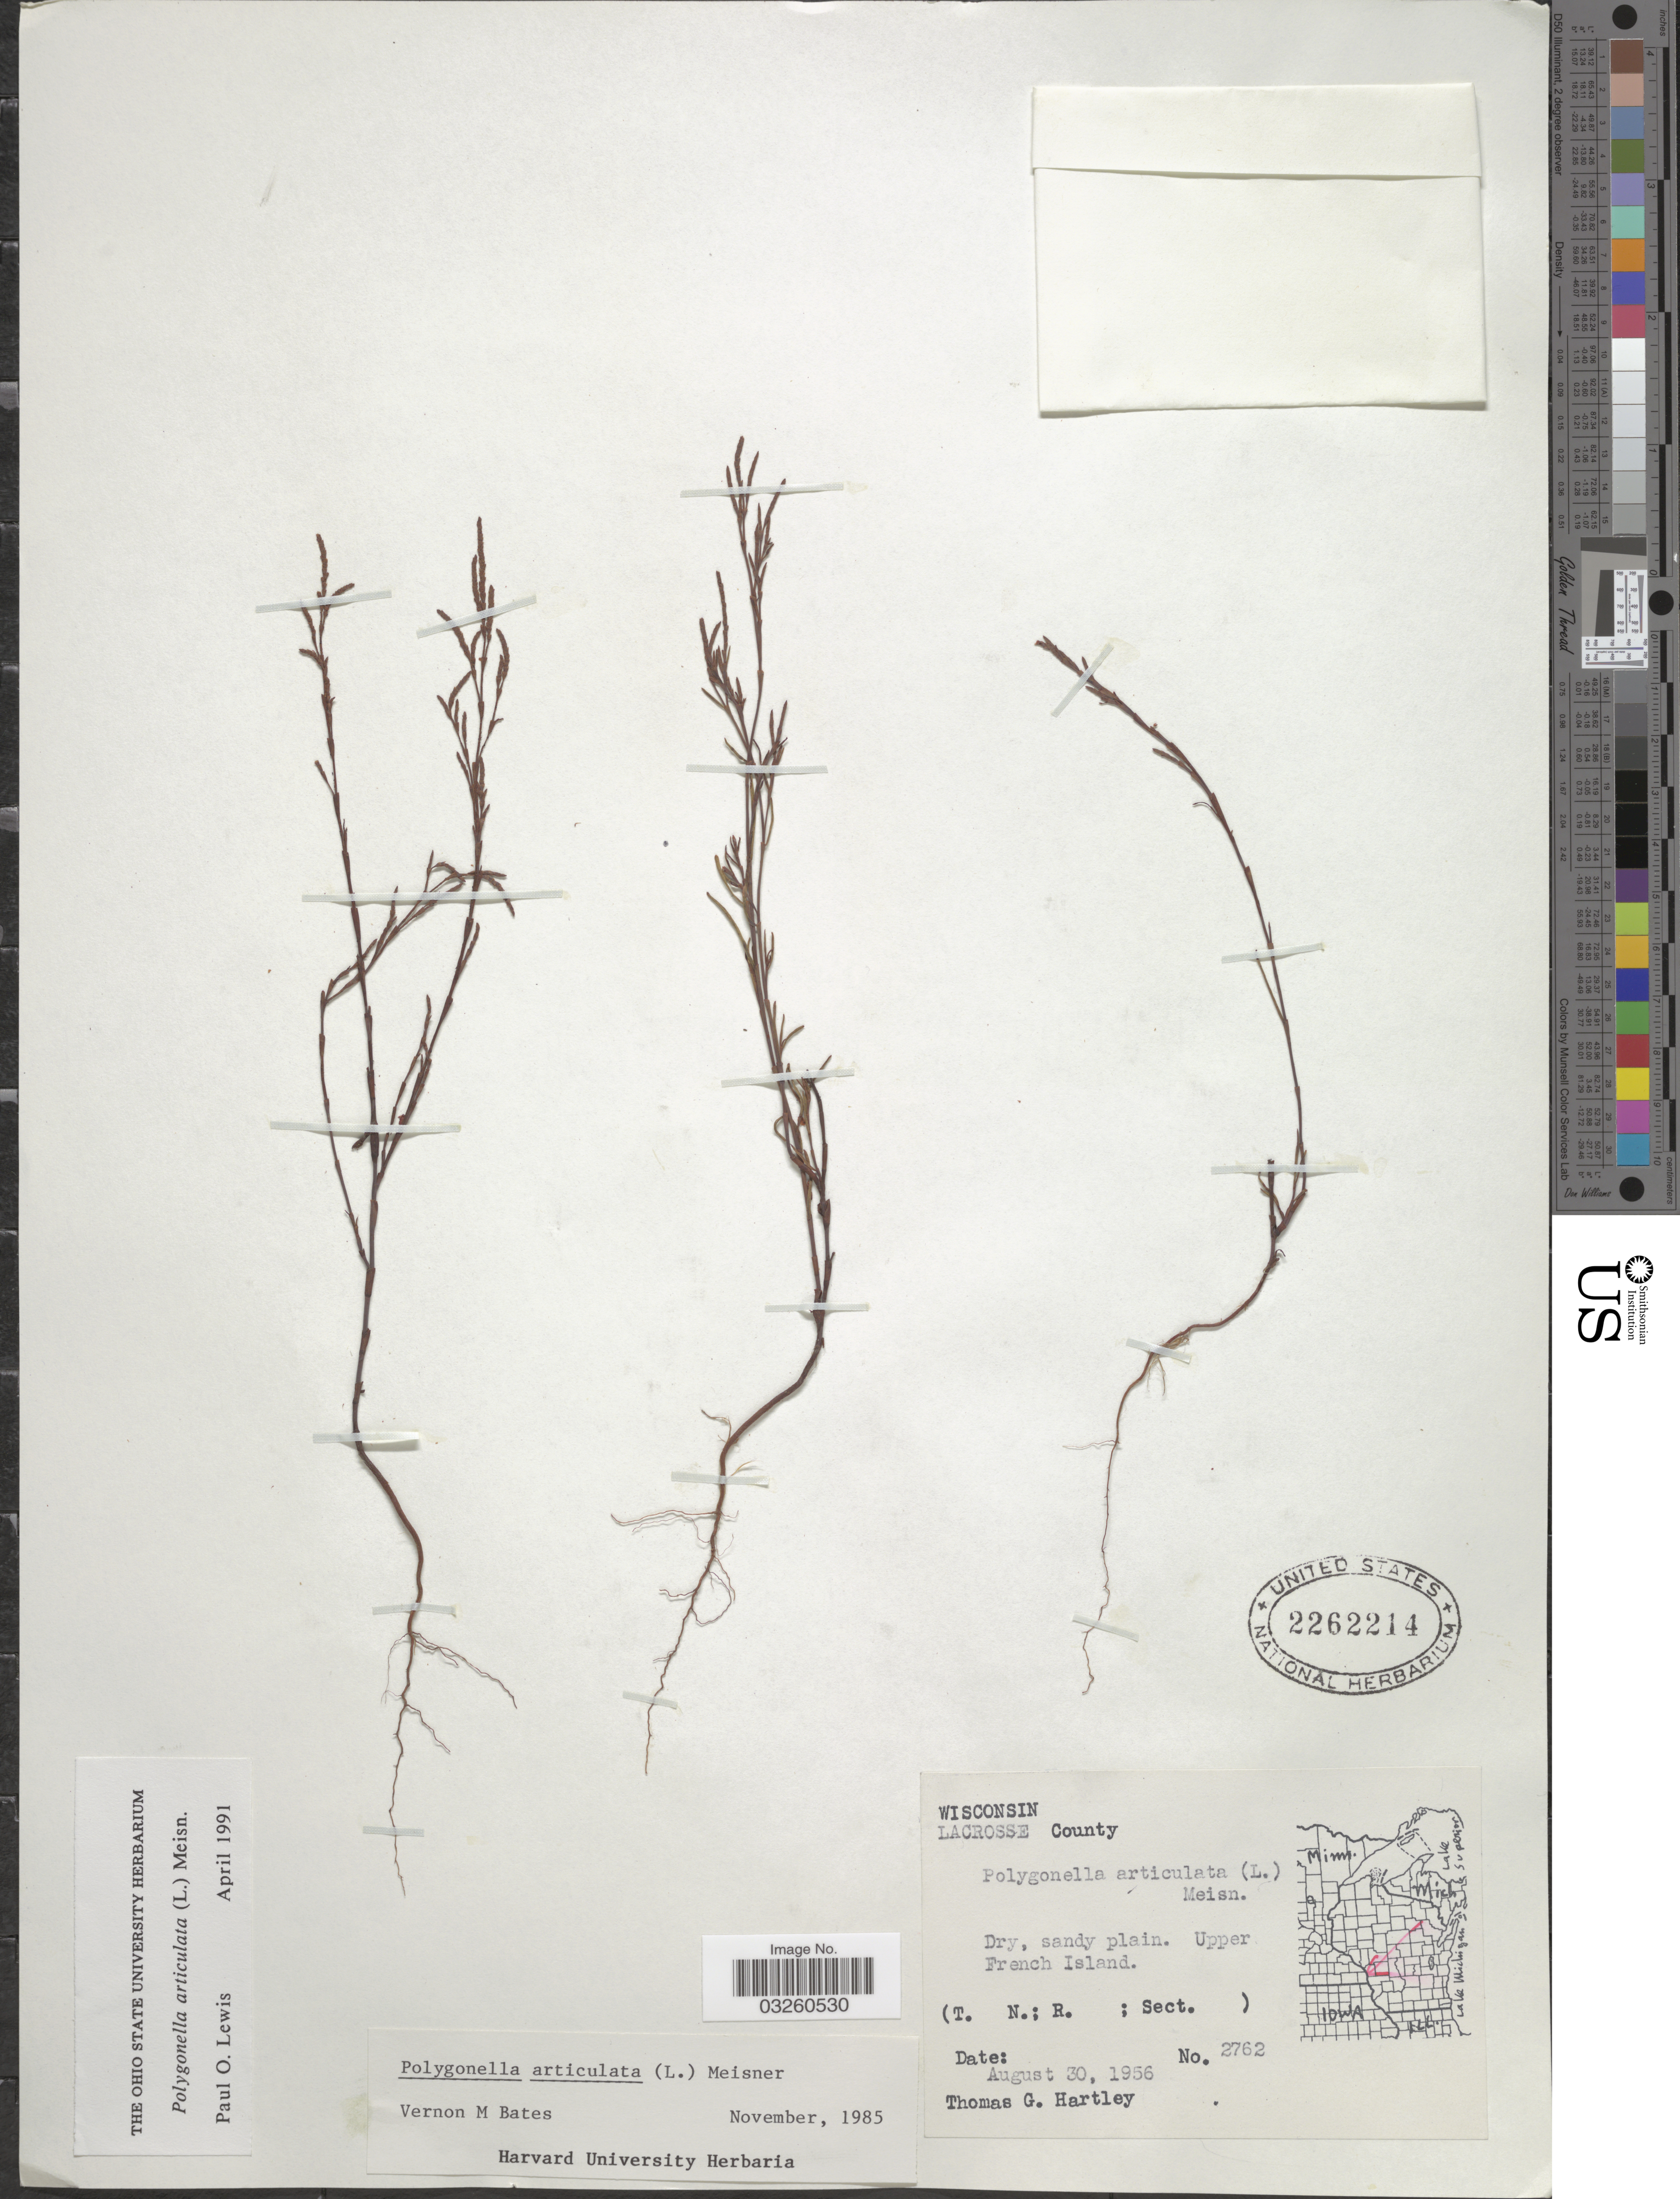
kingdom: Plantae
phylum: Tracheophyta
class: Magnoliopsida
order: Caryophyllales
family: Polygonaceae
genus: Polygonella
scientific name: Polygonella articulata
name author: (L.) Meisn.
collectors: T. G. Hartley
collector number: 2762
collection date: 1956-08-30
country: United States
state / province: Wisconsin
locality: Lacrosse County. Upper French Island.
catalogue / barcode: US 2262214